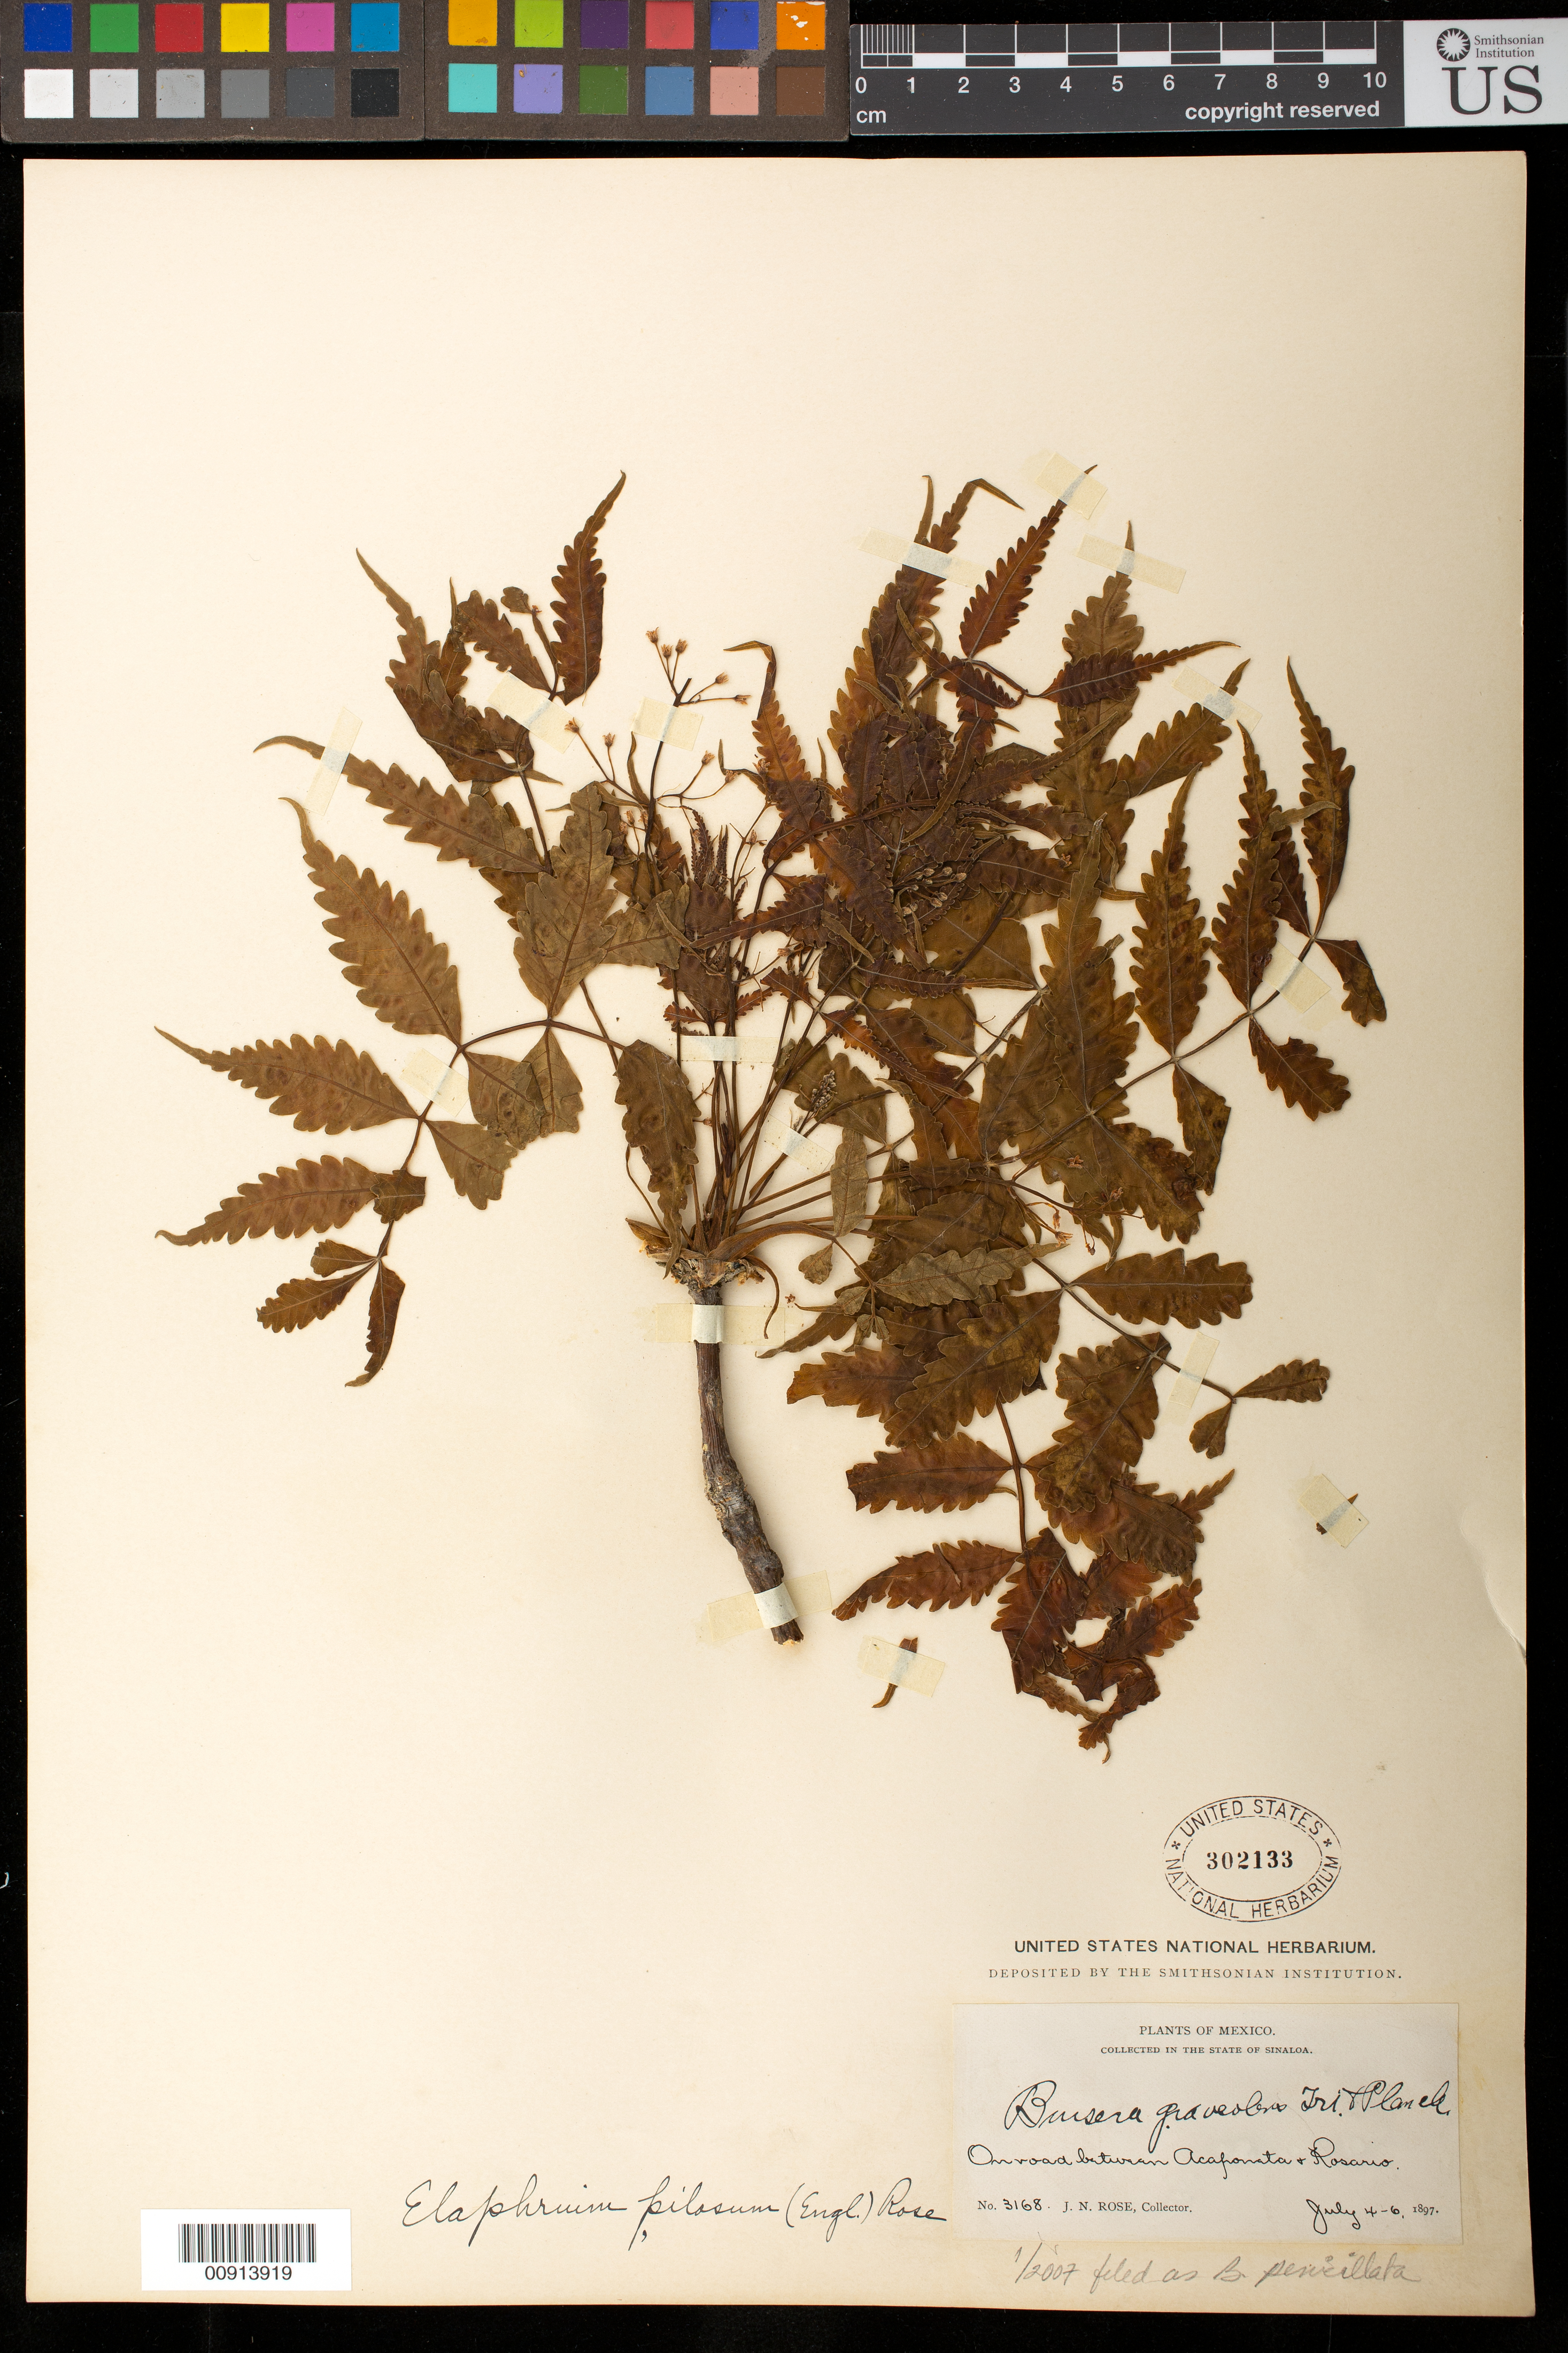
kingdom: Plantae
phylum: Tracheophyta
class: Magnoliopsida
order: Sapindales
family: Burseraceae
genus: Bursera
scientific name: Bursera penicillata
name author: (DC.) Engl.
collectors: J. N. Rose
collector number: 3168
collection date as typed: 04 Jul 1897 to 06 Jul 1897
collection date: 1897-07-04/1897-07-06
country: Mexico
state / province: Sinaloa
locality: On road between Acaponeta & Rosario. State of Sinaloa.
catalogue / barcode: US 302133